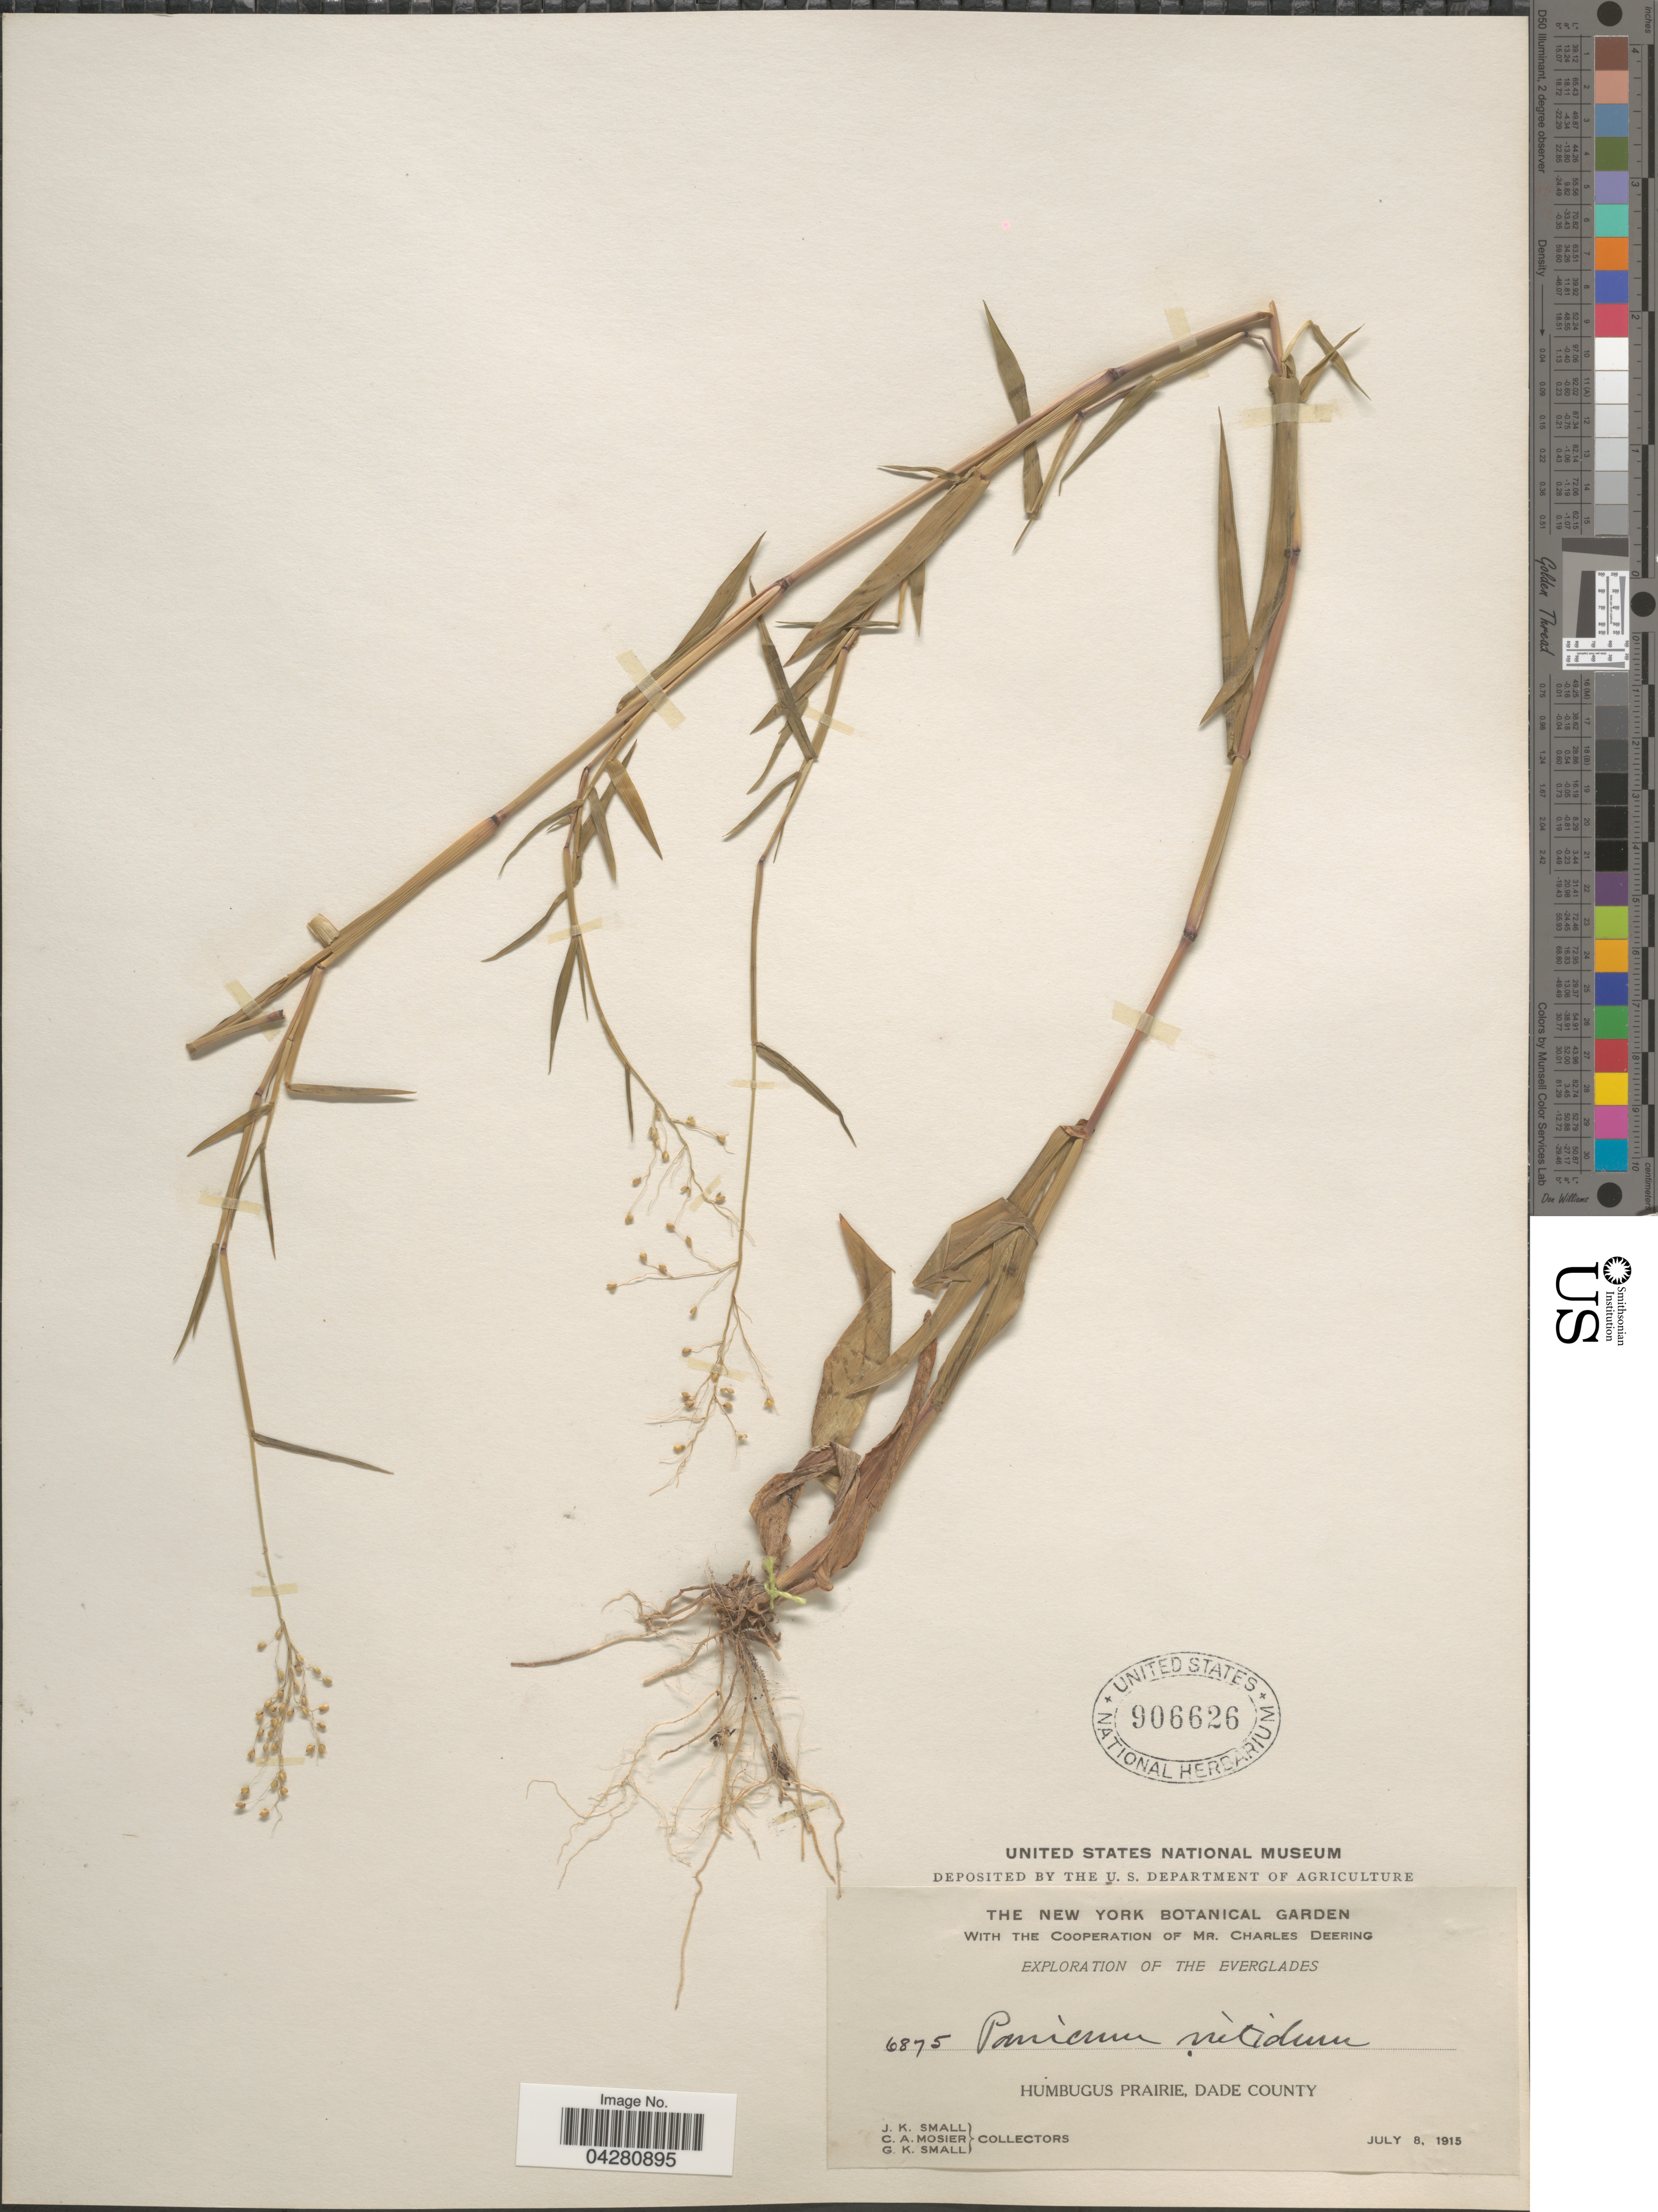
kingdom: Plantae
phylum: Tracheophyta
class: Liliopsida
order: Poales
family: Poaceae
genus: Dichanthelium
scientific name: Dichanthelium dichotomum var. dichotomum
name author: (L.) Gould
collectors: J. K. Small, C. A. Mosier & G. K. Small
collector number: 6875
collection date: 1915-07-08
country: United States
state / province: Florida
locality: Exploration of The Everglade Keys. Humbugus Prairie, Dade County.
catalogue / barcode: US 906626